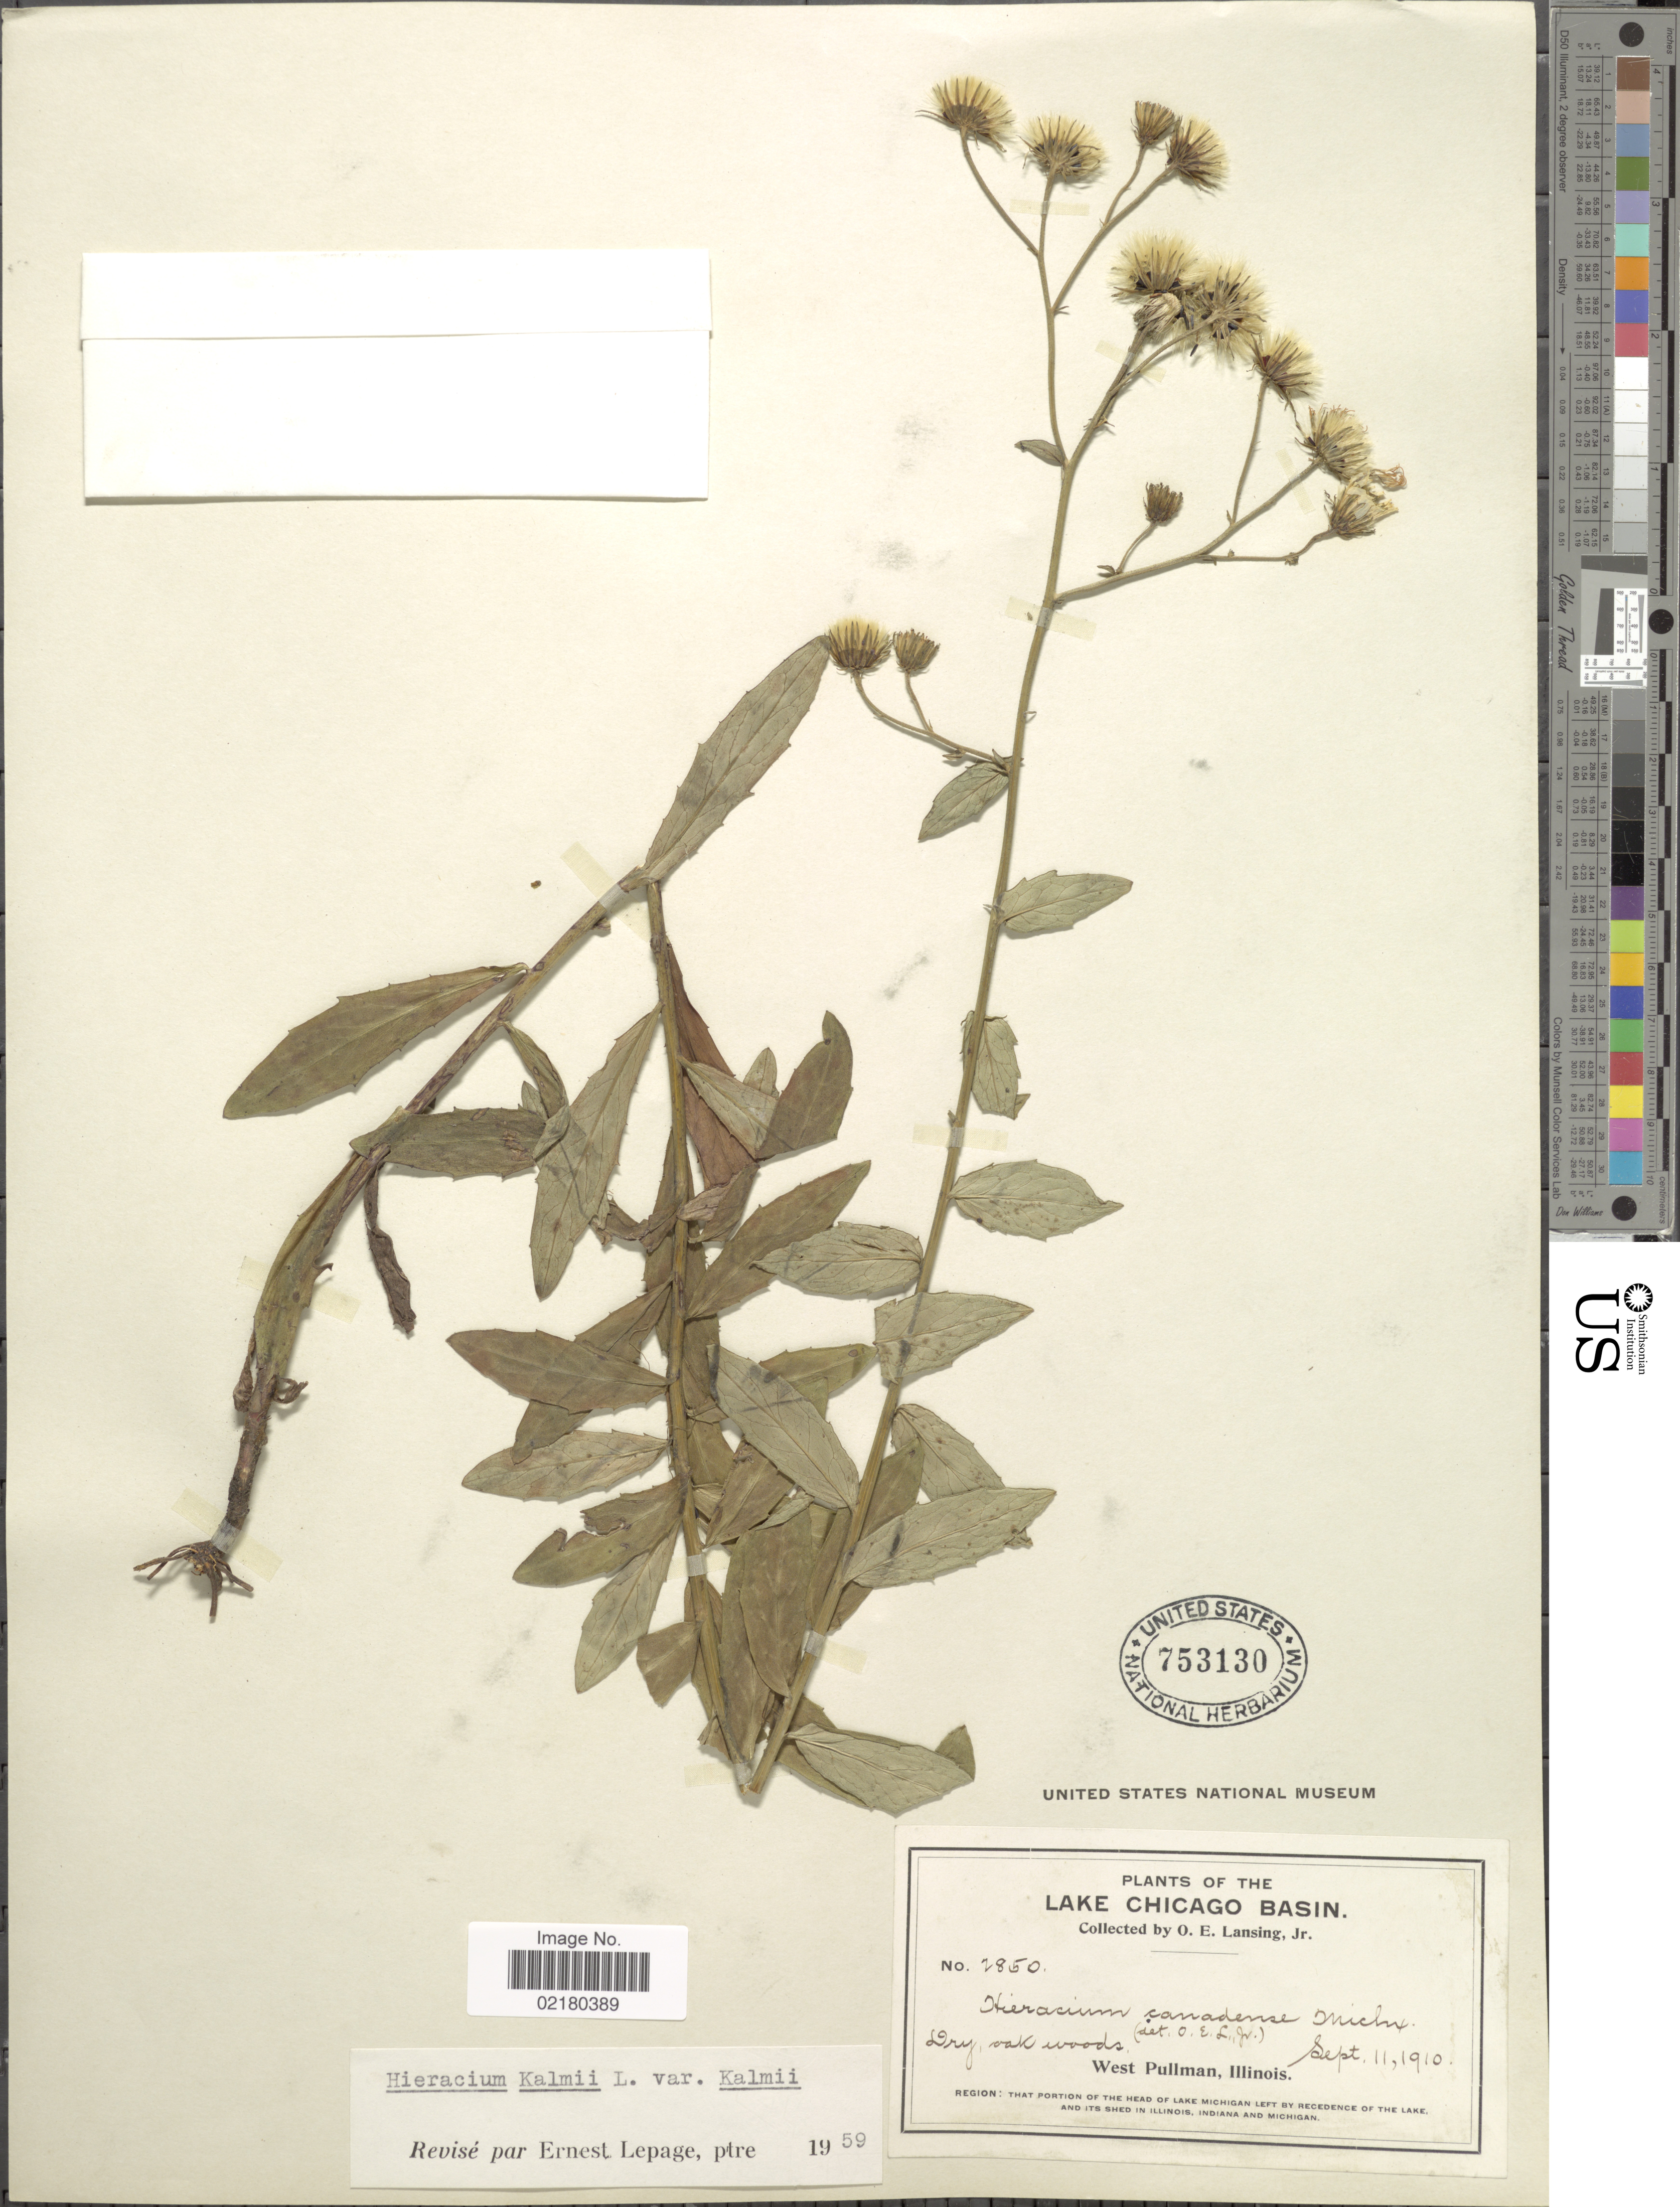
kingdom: Plantae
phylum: Tracheophyta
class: Magnoliopsida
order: Asterales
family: Asteraceae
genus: Hieracium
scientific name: Hieracium umbellatum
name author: L.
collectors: O. Lansing Jr.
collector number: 2850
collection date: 1910-09-11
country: United States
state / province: Illinois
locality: Lake Chicago Basin, dry, oak woods, West Pullman, that portion of the head of Lake Michigan left by Recedence of the Lake, and its shed in Illinois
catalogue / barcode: US 753130